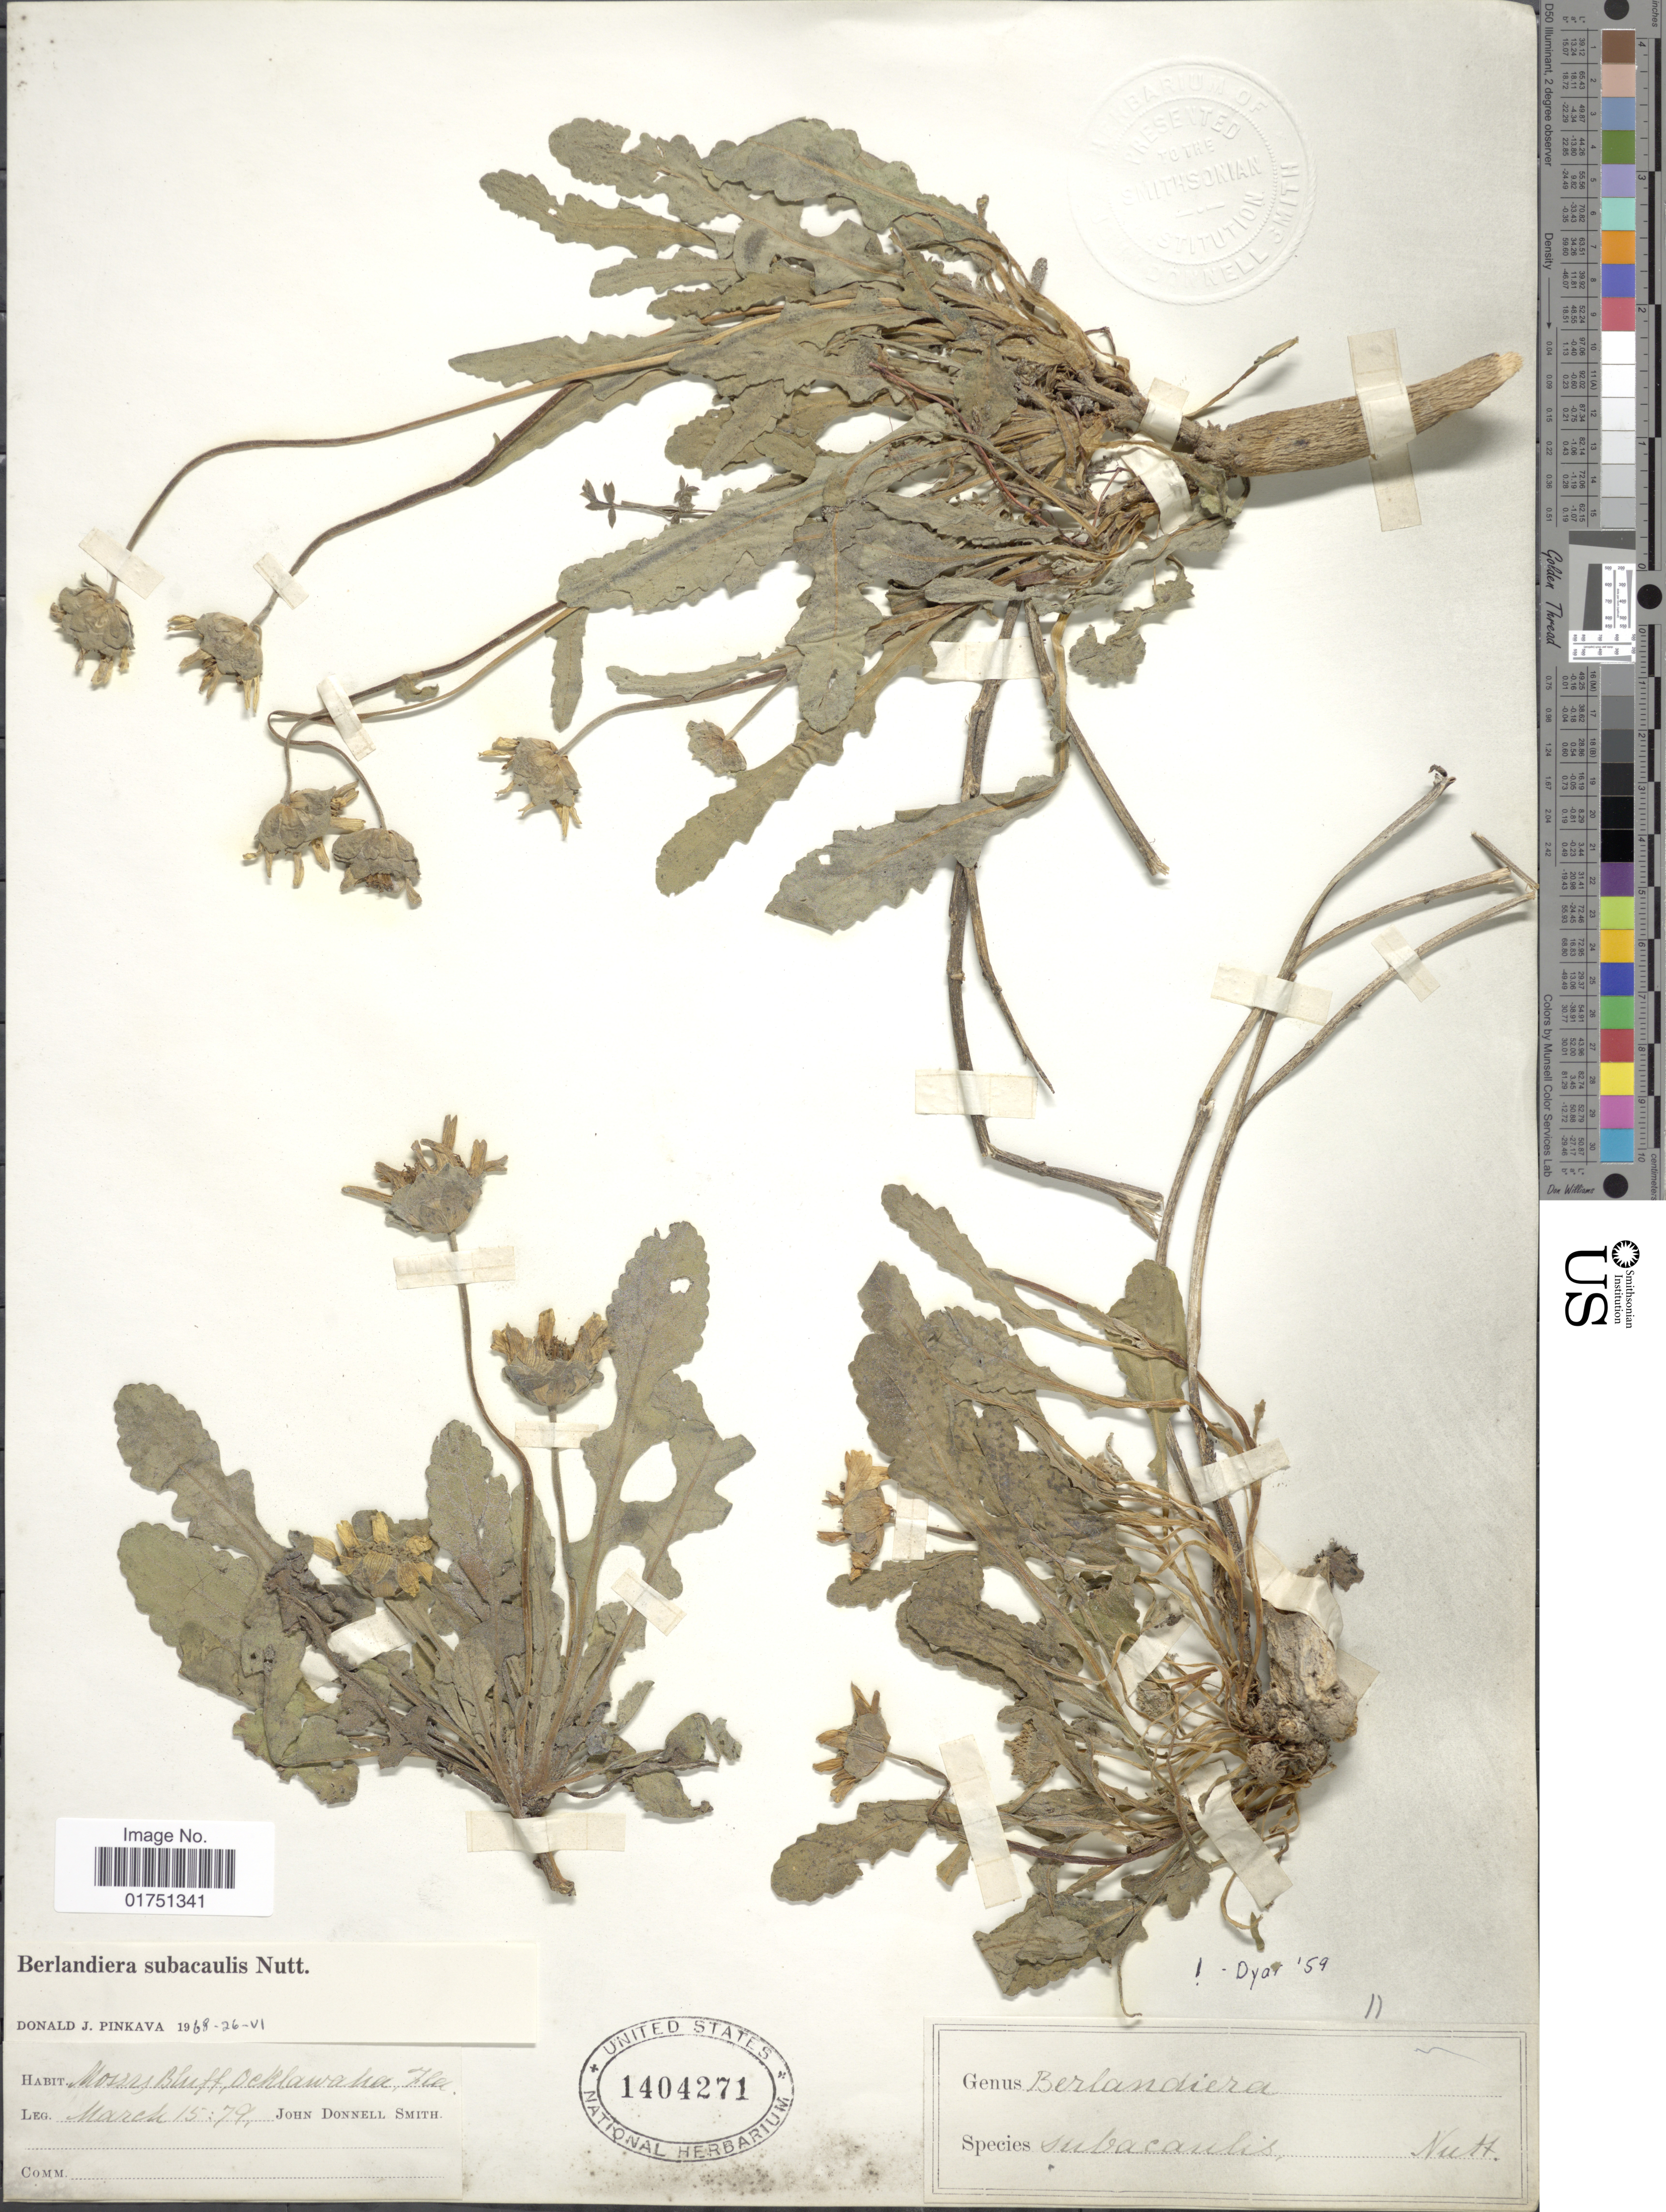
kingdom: Plantae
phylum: Tracheophyta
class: Magnoliopsida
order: Asterales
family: Asteraceae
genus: Berlandiera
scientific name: Berlandiera subacaulis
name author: Nutt.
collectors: J. Donnell Smith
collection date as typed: Transcribed d/m/y: 15/3/79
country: United States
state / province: Florida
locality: Mossy Bluff, Ocklawaha, Fla.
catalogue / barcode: US 1404271